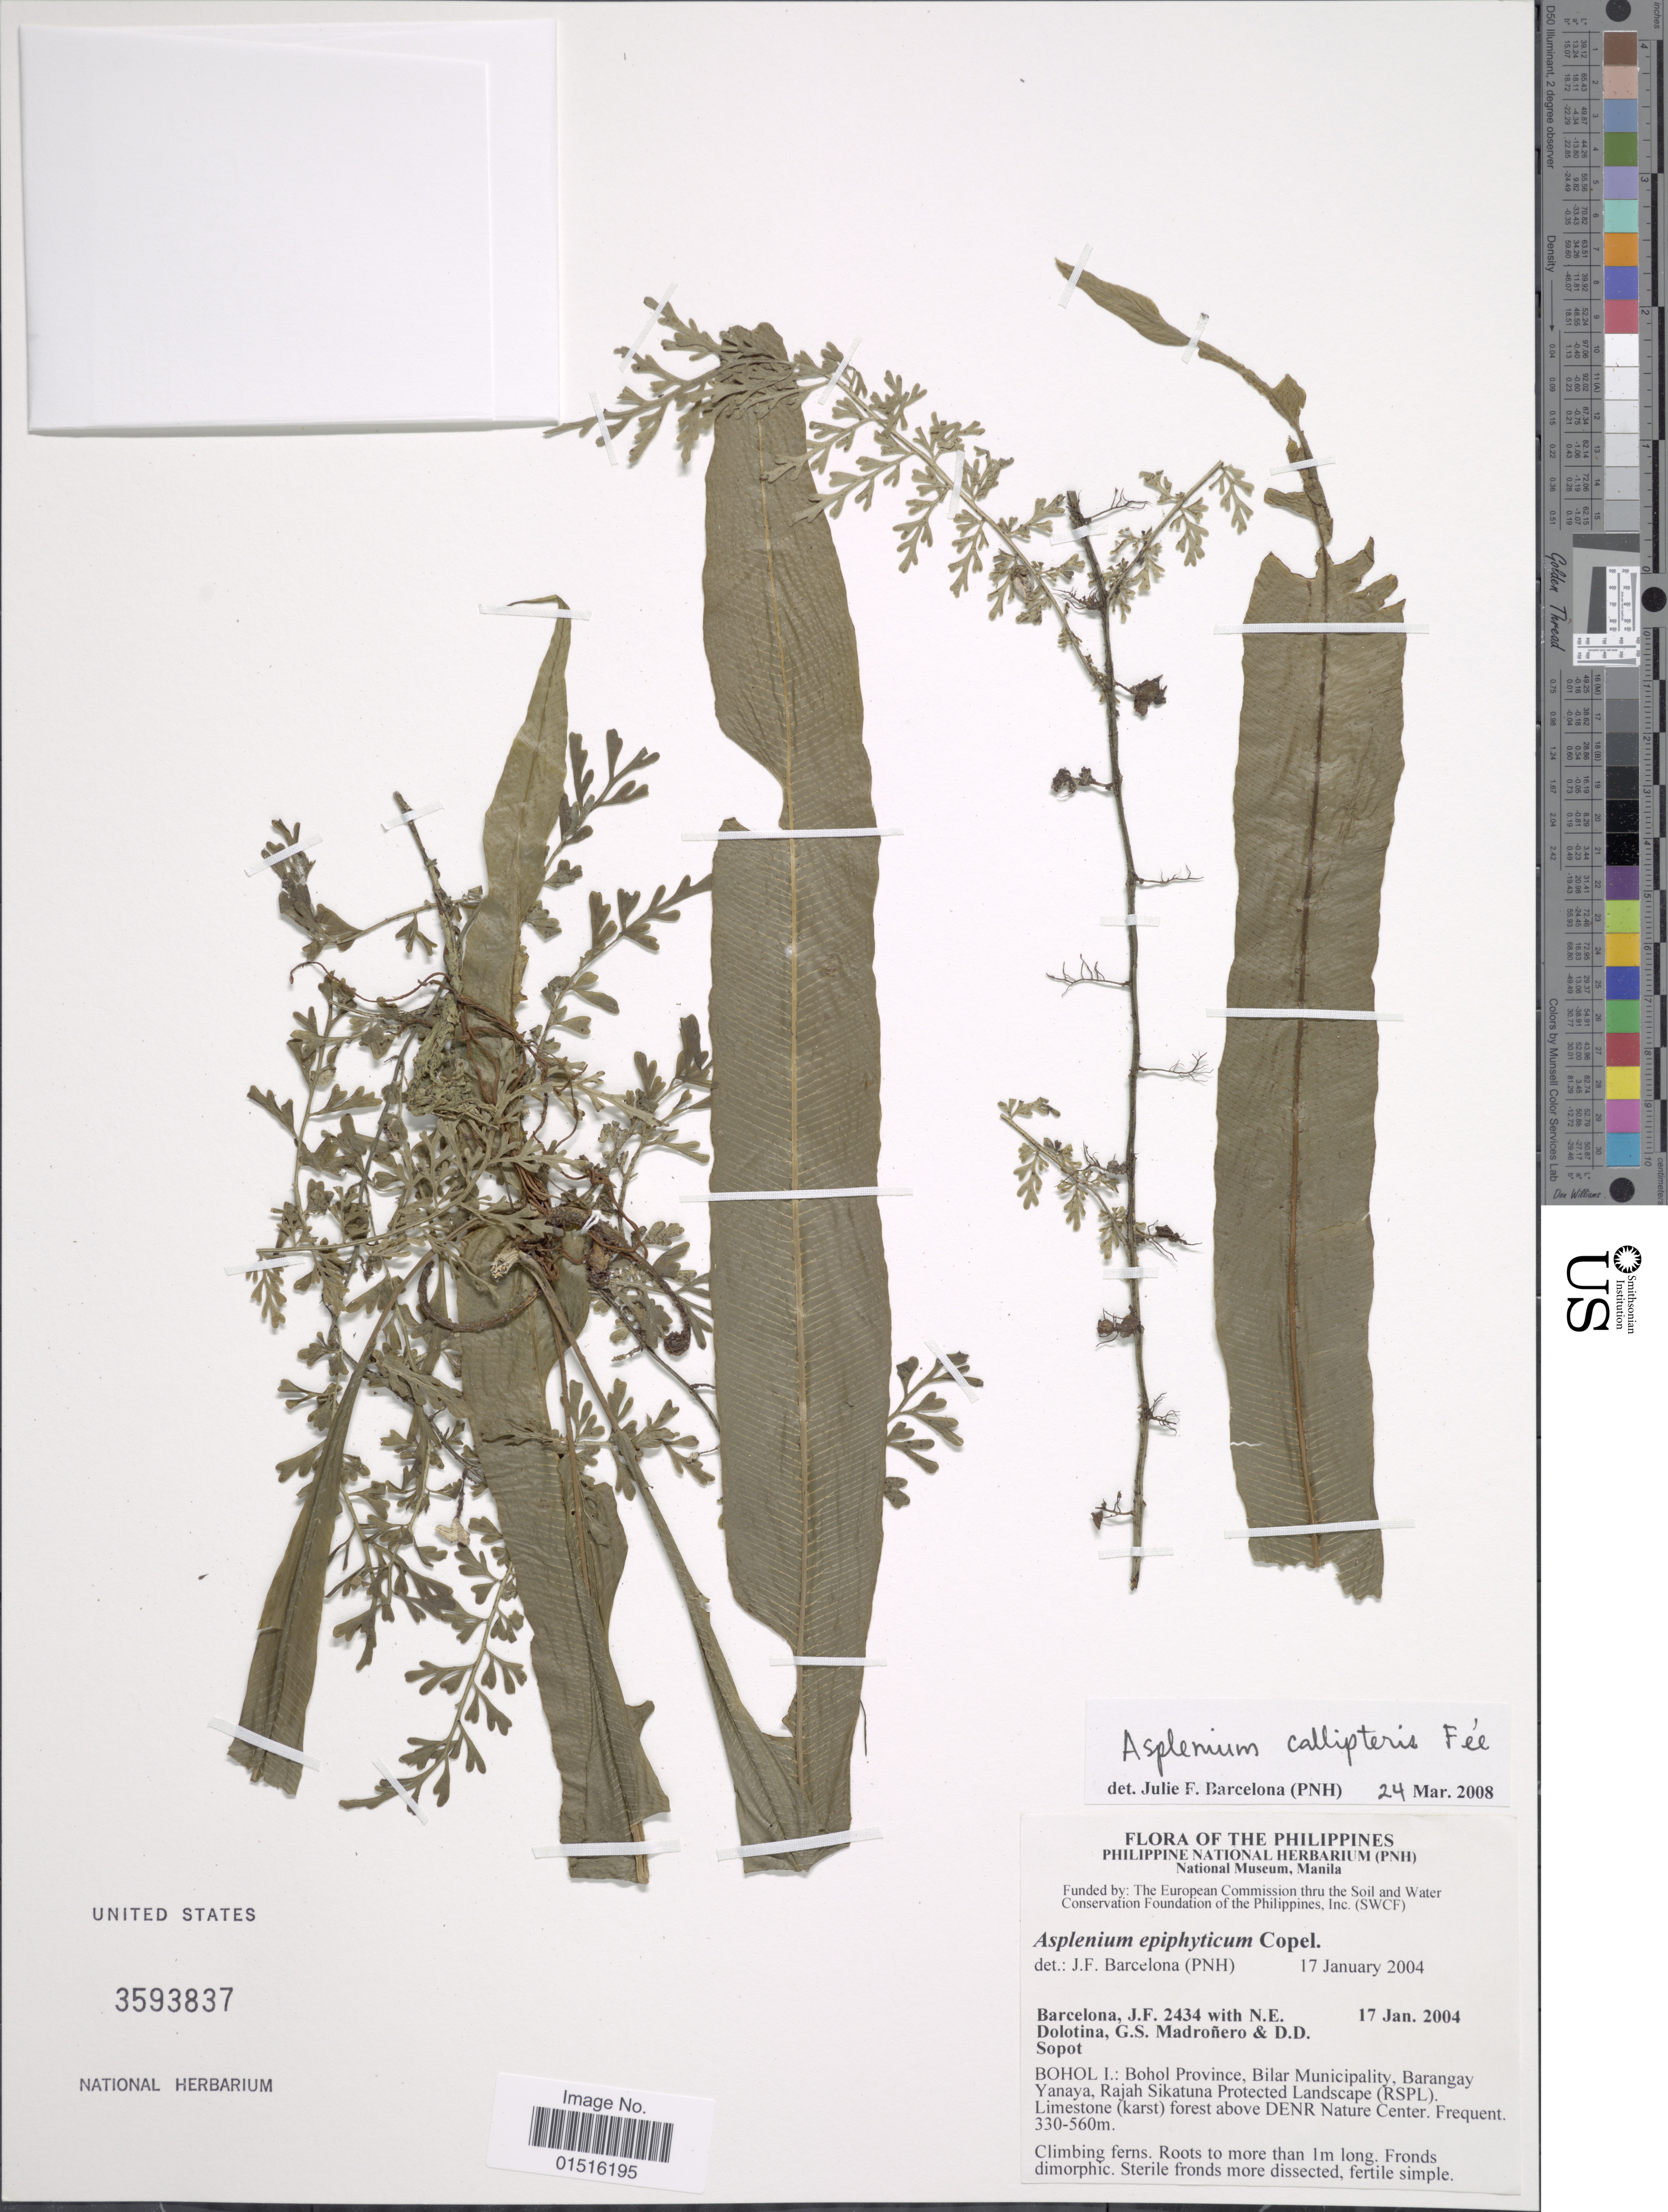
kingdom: Plantae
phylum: Tracheophyta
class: Polypodiopsida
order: Polypodiales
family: Aspleniaceae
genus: Asplenium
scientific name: Asplenium callipteris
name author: Fée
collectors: J. F. Barcelona, N. Dolotina, G. Madroñero & D. Sopot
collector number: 2434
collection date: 2004-01-17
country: Philippines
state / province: Central Visayas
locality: Bohol I.: Bohol Province, Bilar Municipality, Barangay Yanaya, Rajah Sikatuna Protected Landscape (RSPL). Limestone (karst) forest above DENR Nature Center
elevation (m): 330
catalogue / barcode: US 3593837